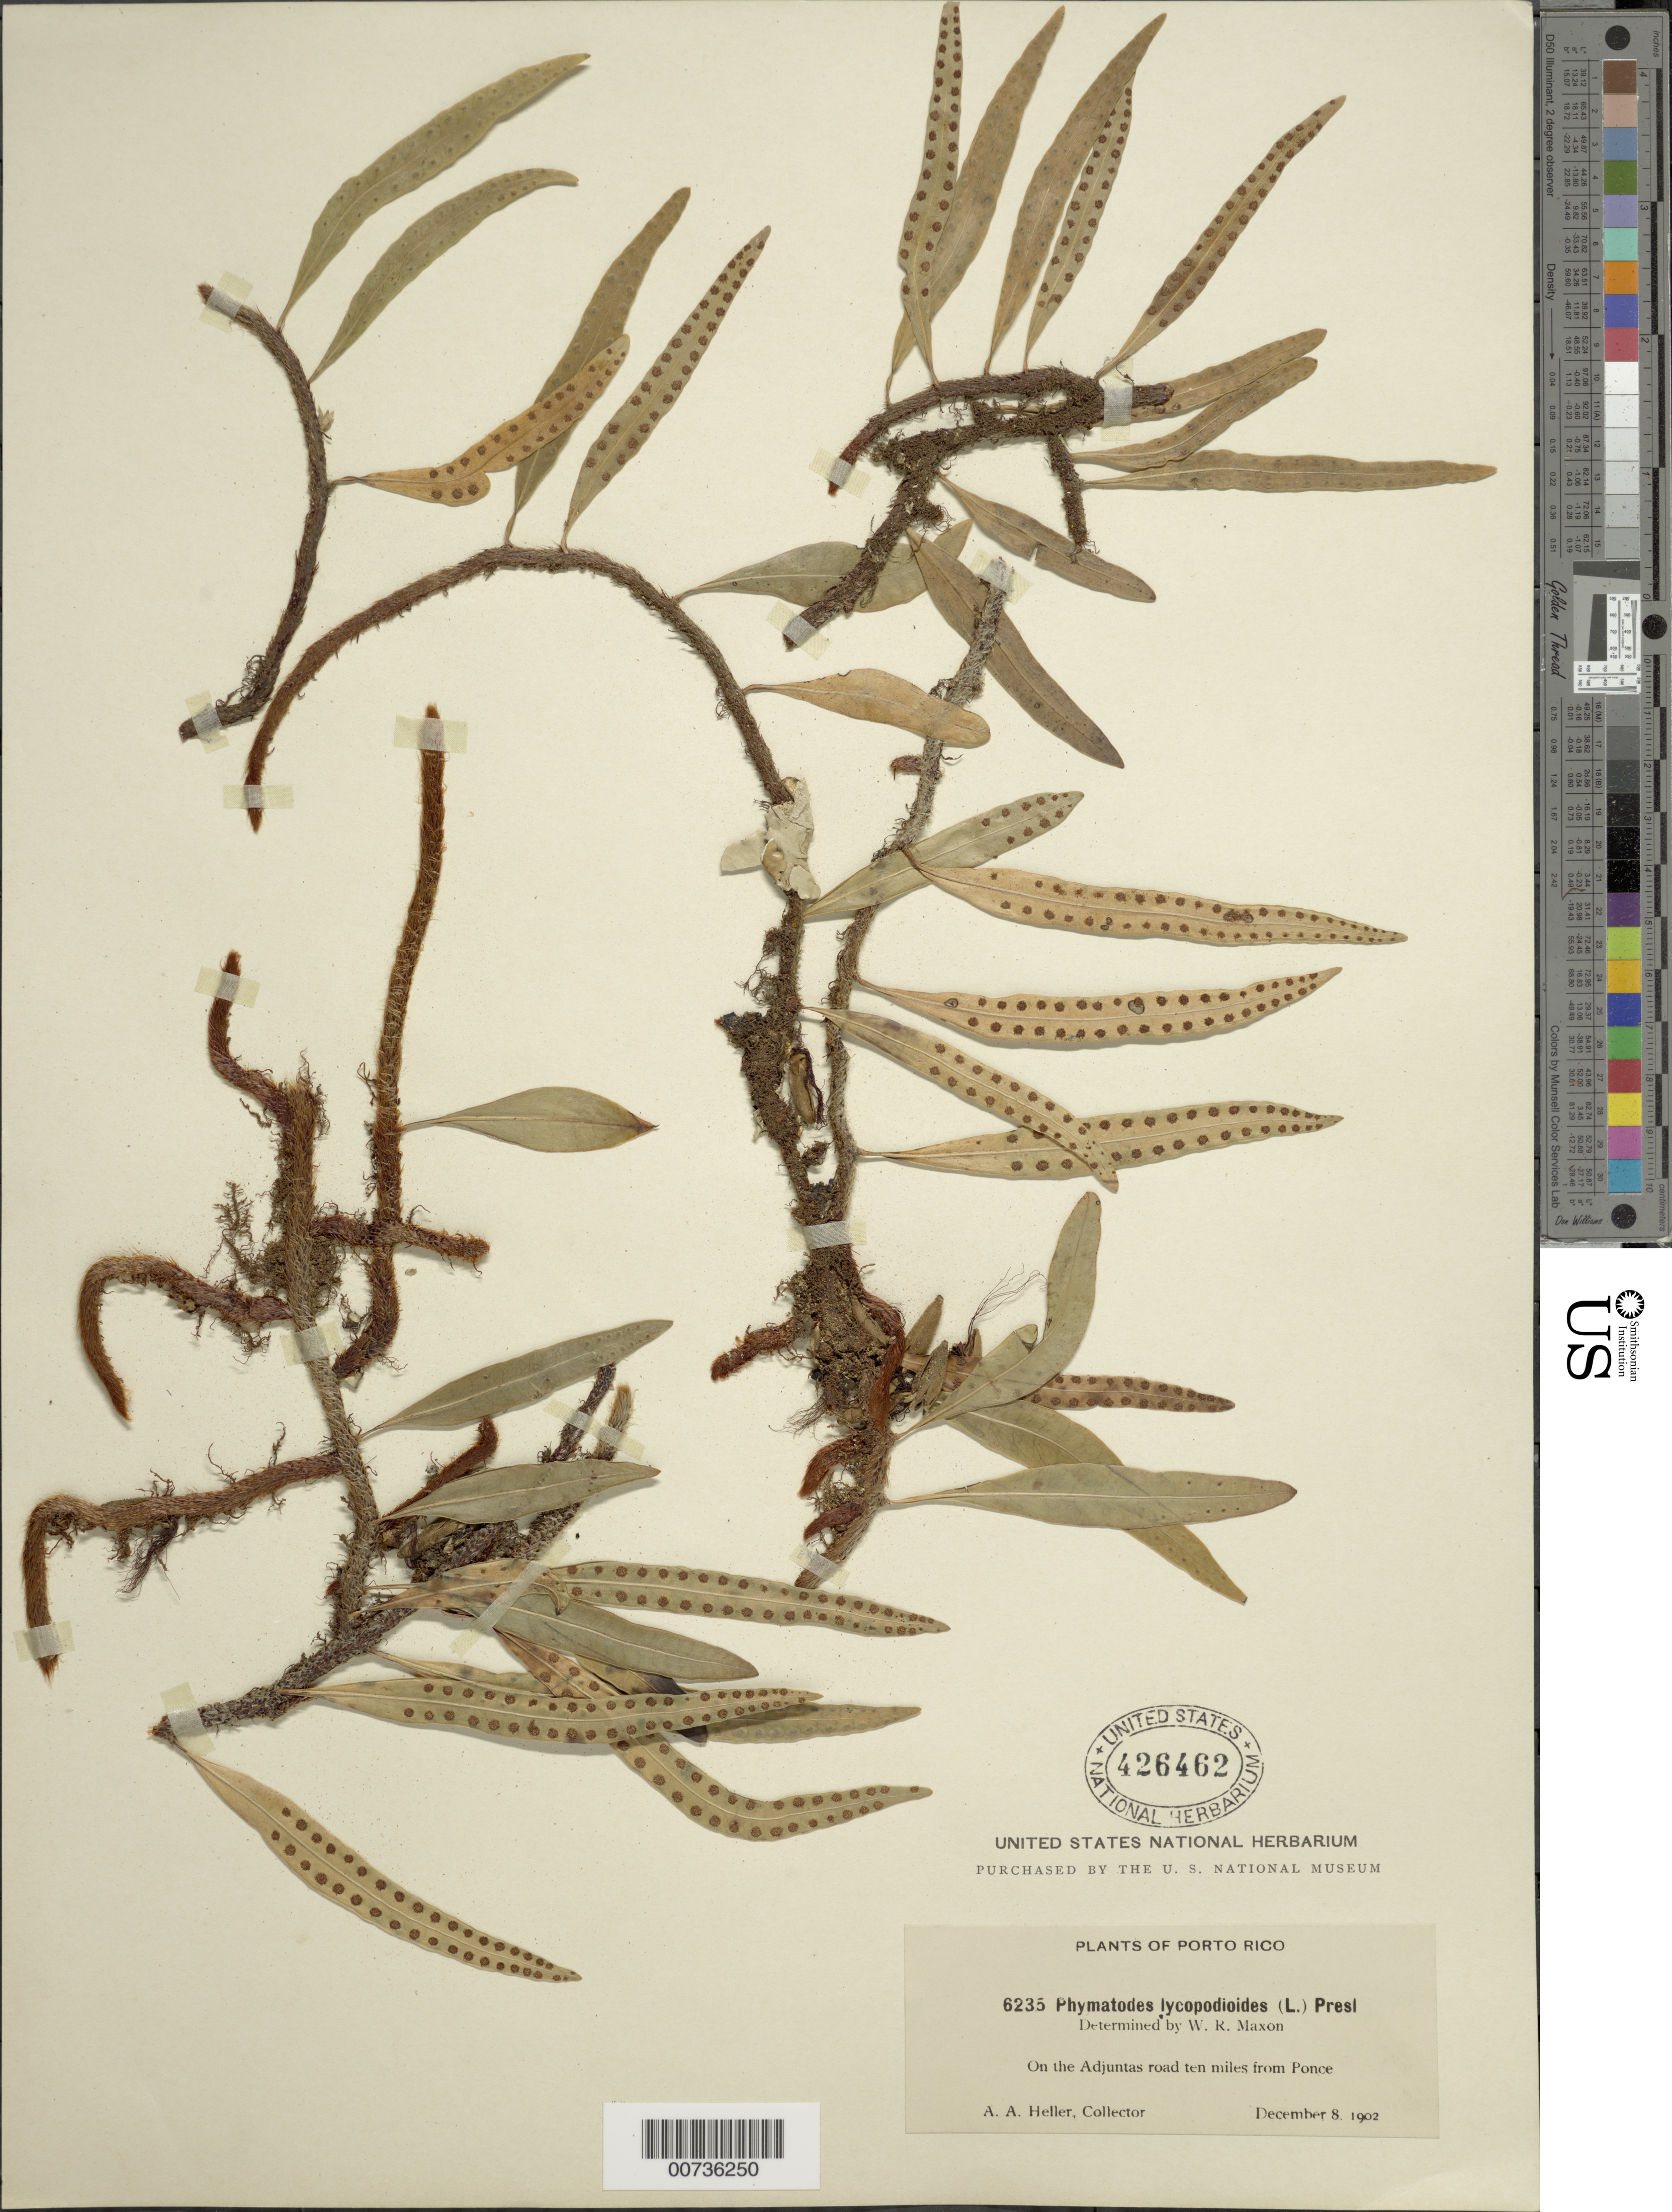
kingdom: Plantae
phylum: Tracheophyta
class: Polypodiopsida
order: Polypodiales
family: Polypodiaceae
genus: Microgramma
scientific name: Microgramma lycopodioides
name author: (L.) Copel.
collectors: A. A. Heller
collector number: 6235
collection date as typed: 08 Dec 1902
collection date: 1902-12-08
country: Puerto Rico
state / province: Ponce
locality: On the Adjuntas road ten miles from Ponce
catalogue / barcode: US 426462